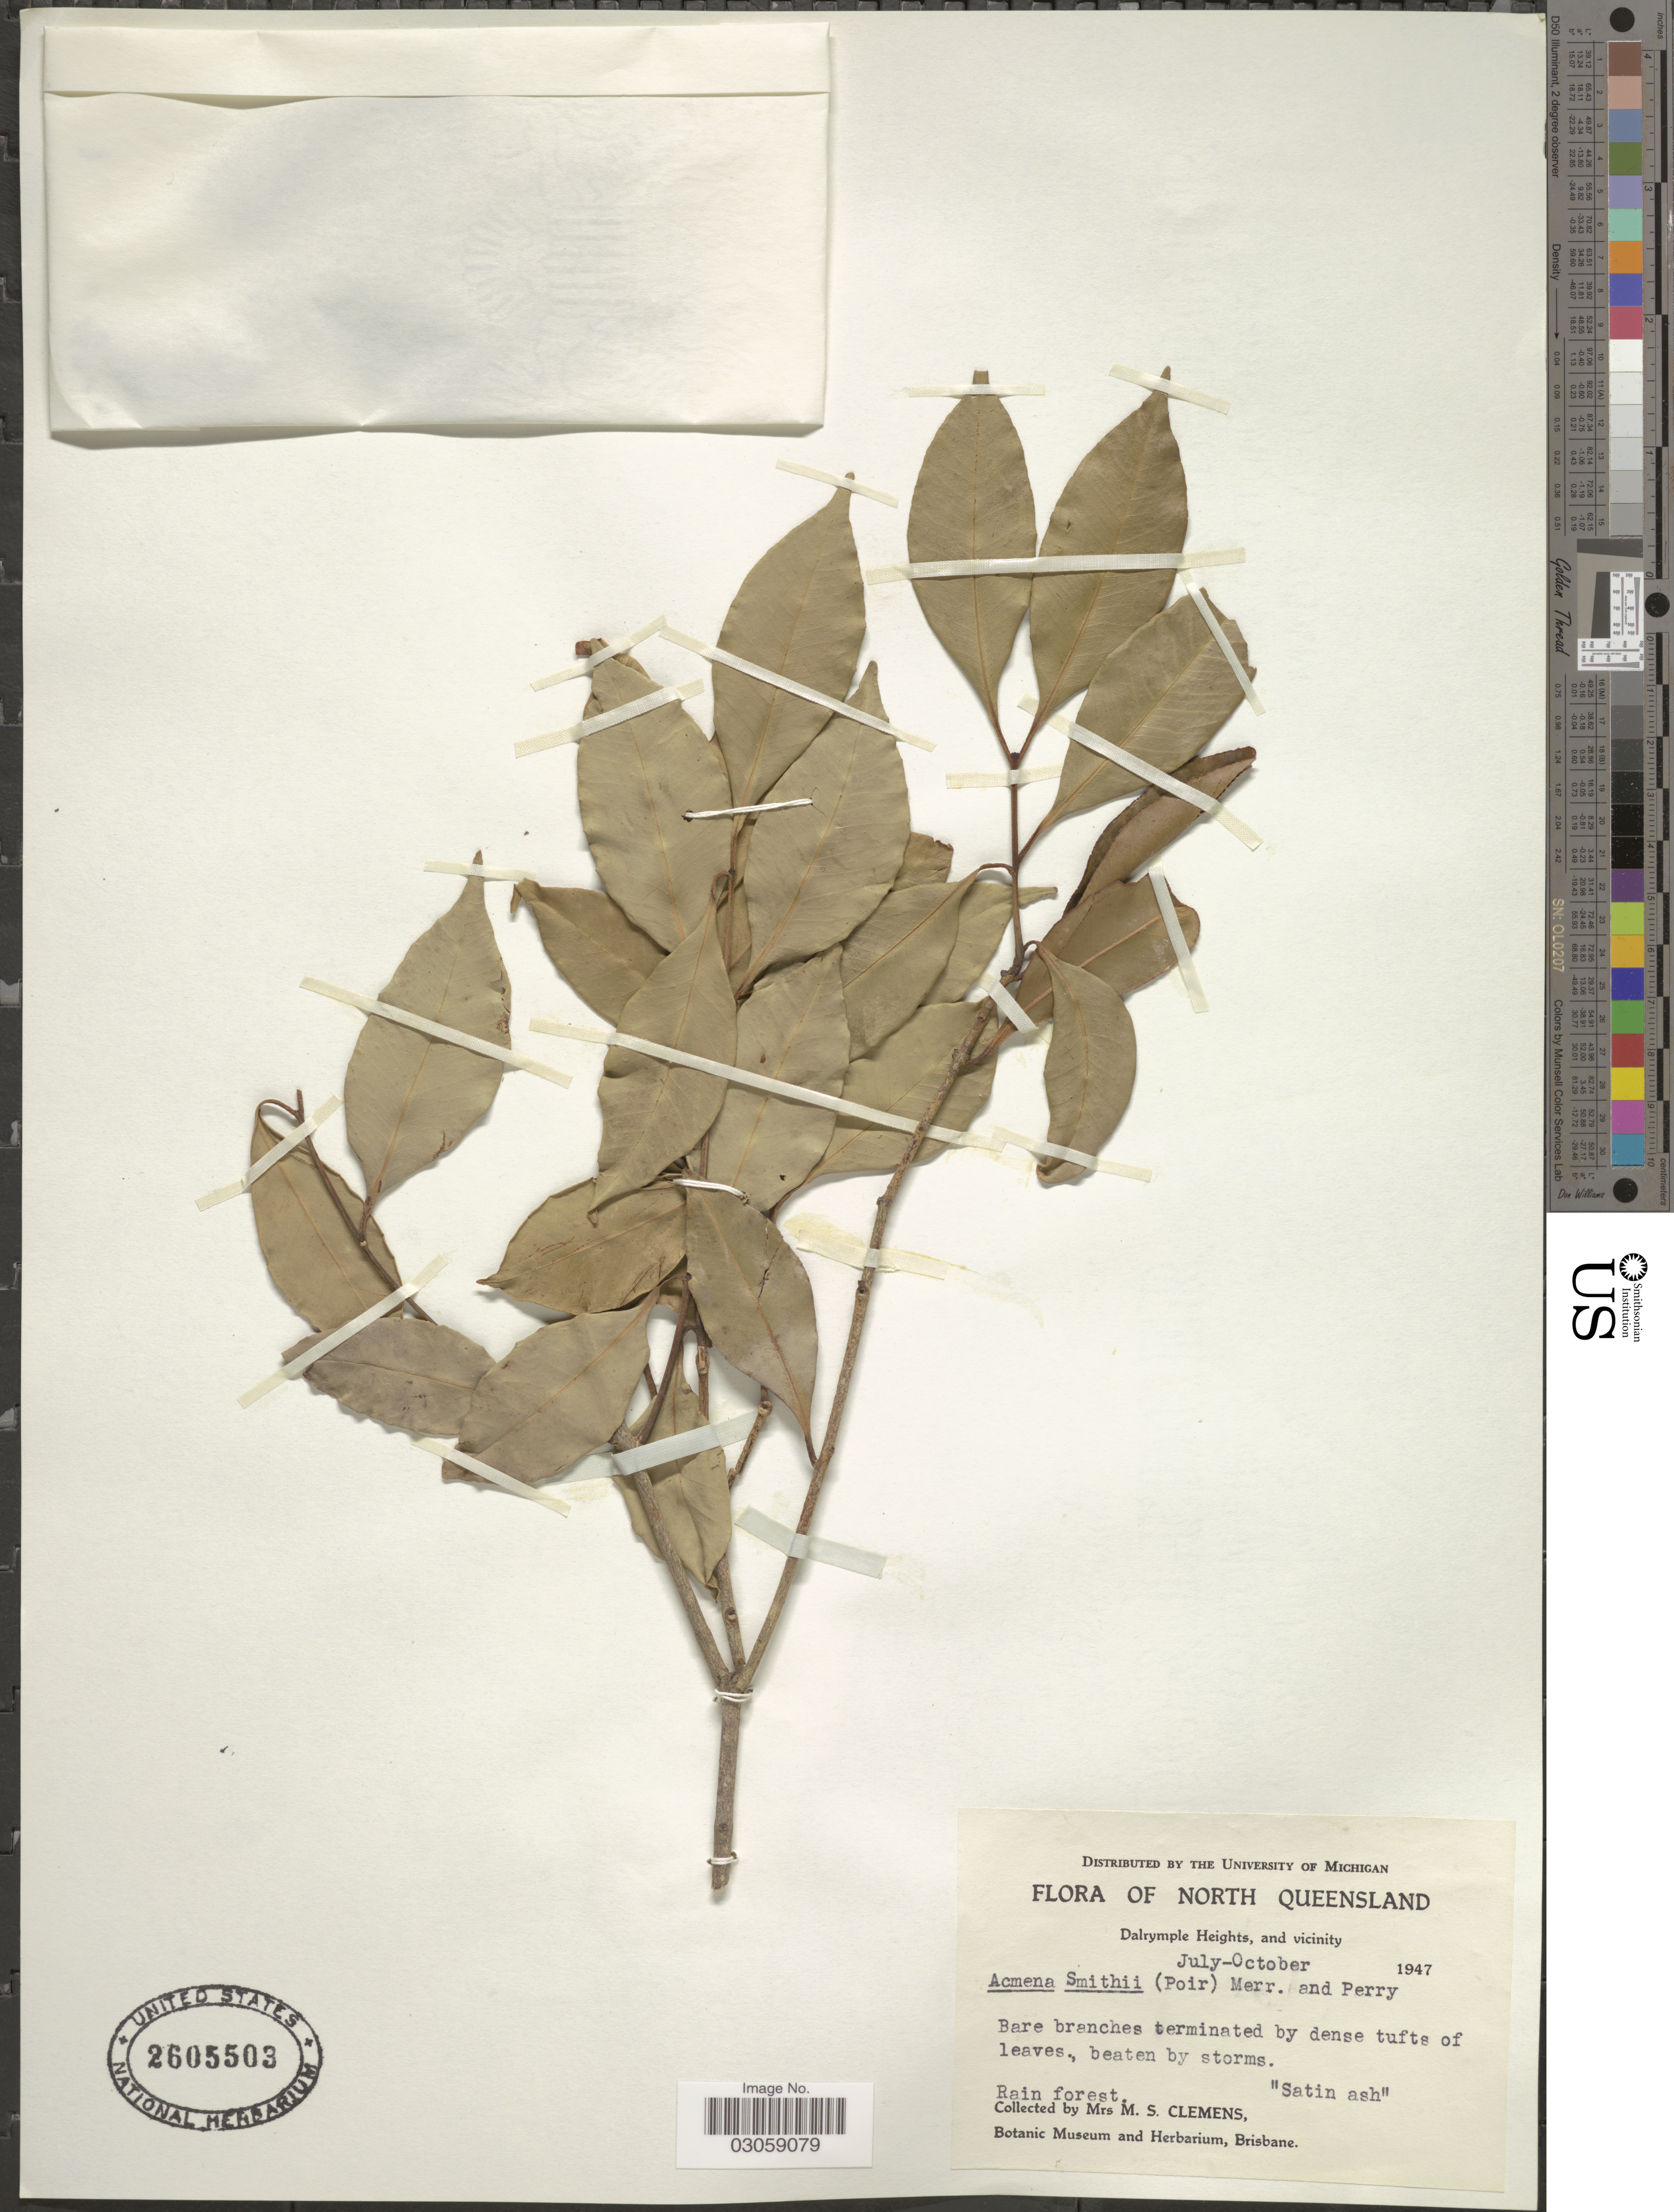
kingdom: Plantae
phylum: Tracheophyta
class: Magnoliopsida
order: Myrtales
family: Myrtaceae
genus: Syzygium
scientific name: Syzygium smithii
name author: (Poir.) Nied.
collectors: M. S. Clemens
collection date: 1947-07/1947-10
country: Australia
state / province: Queensland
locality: North Queensland, Dalrymple Heights, and vicinity.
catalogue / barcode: US 2605503